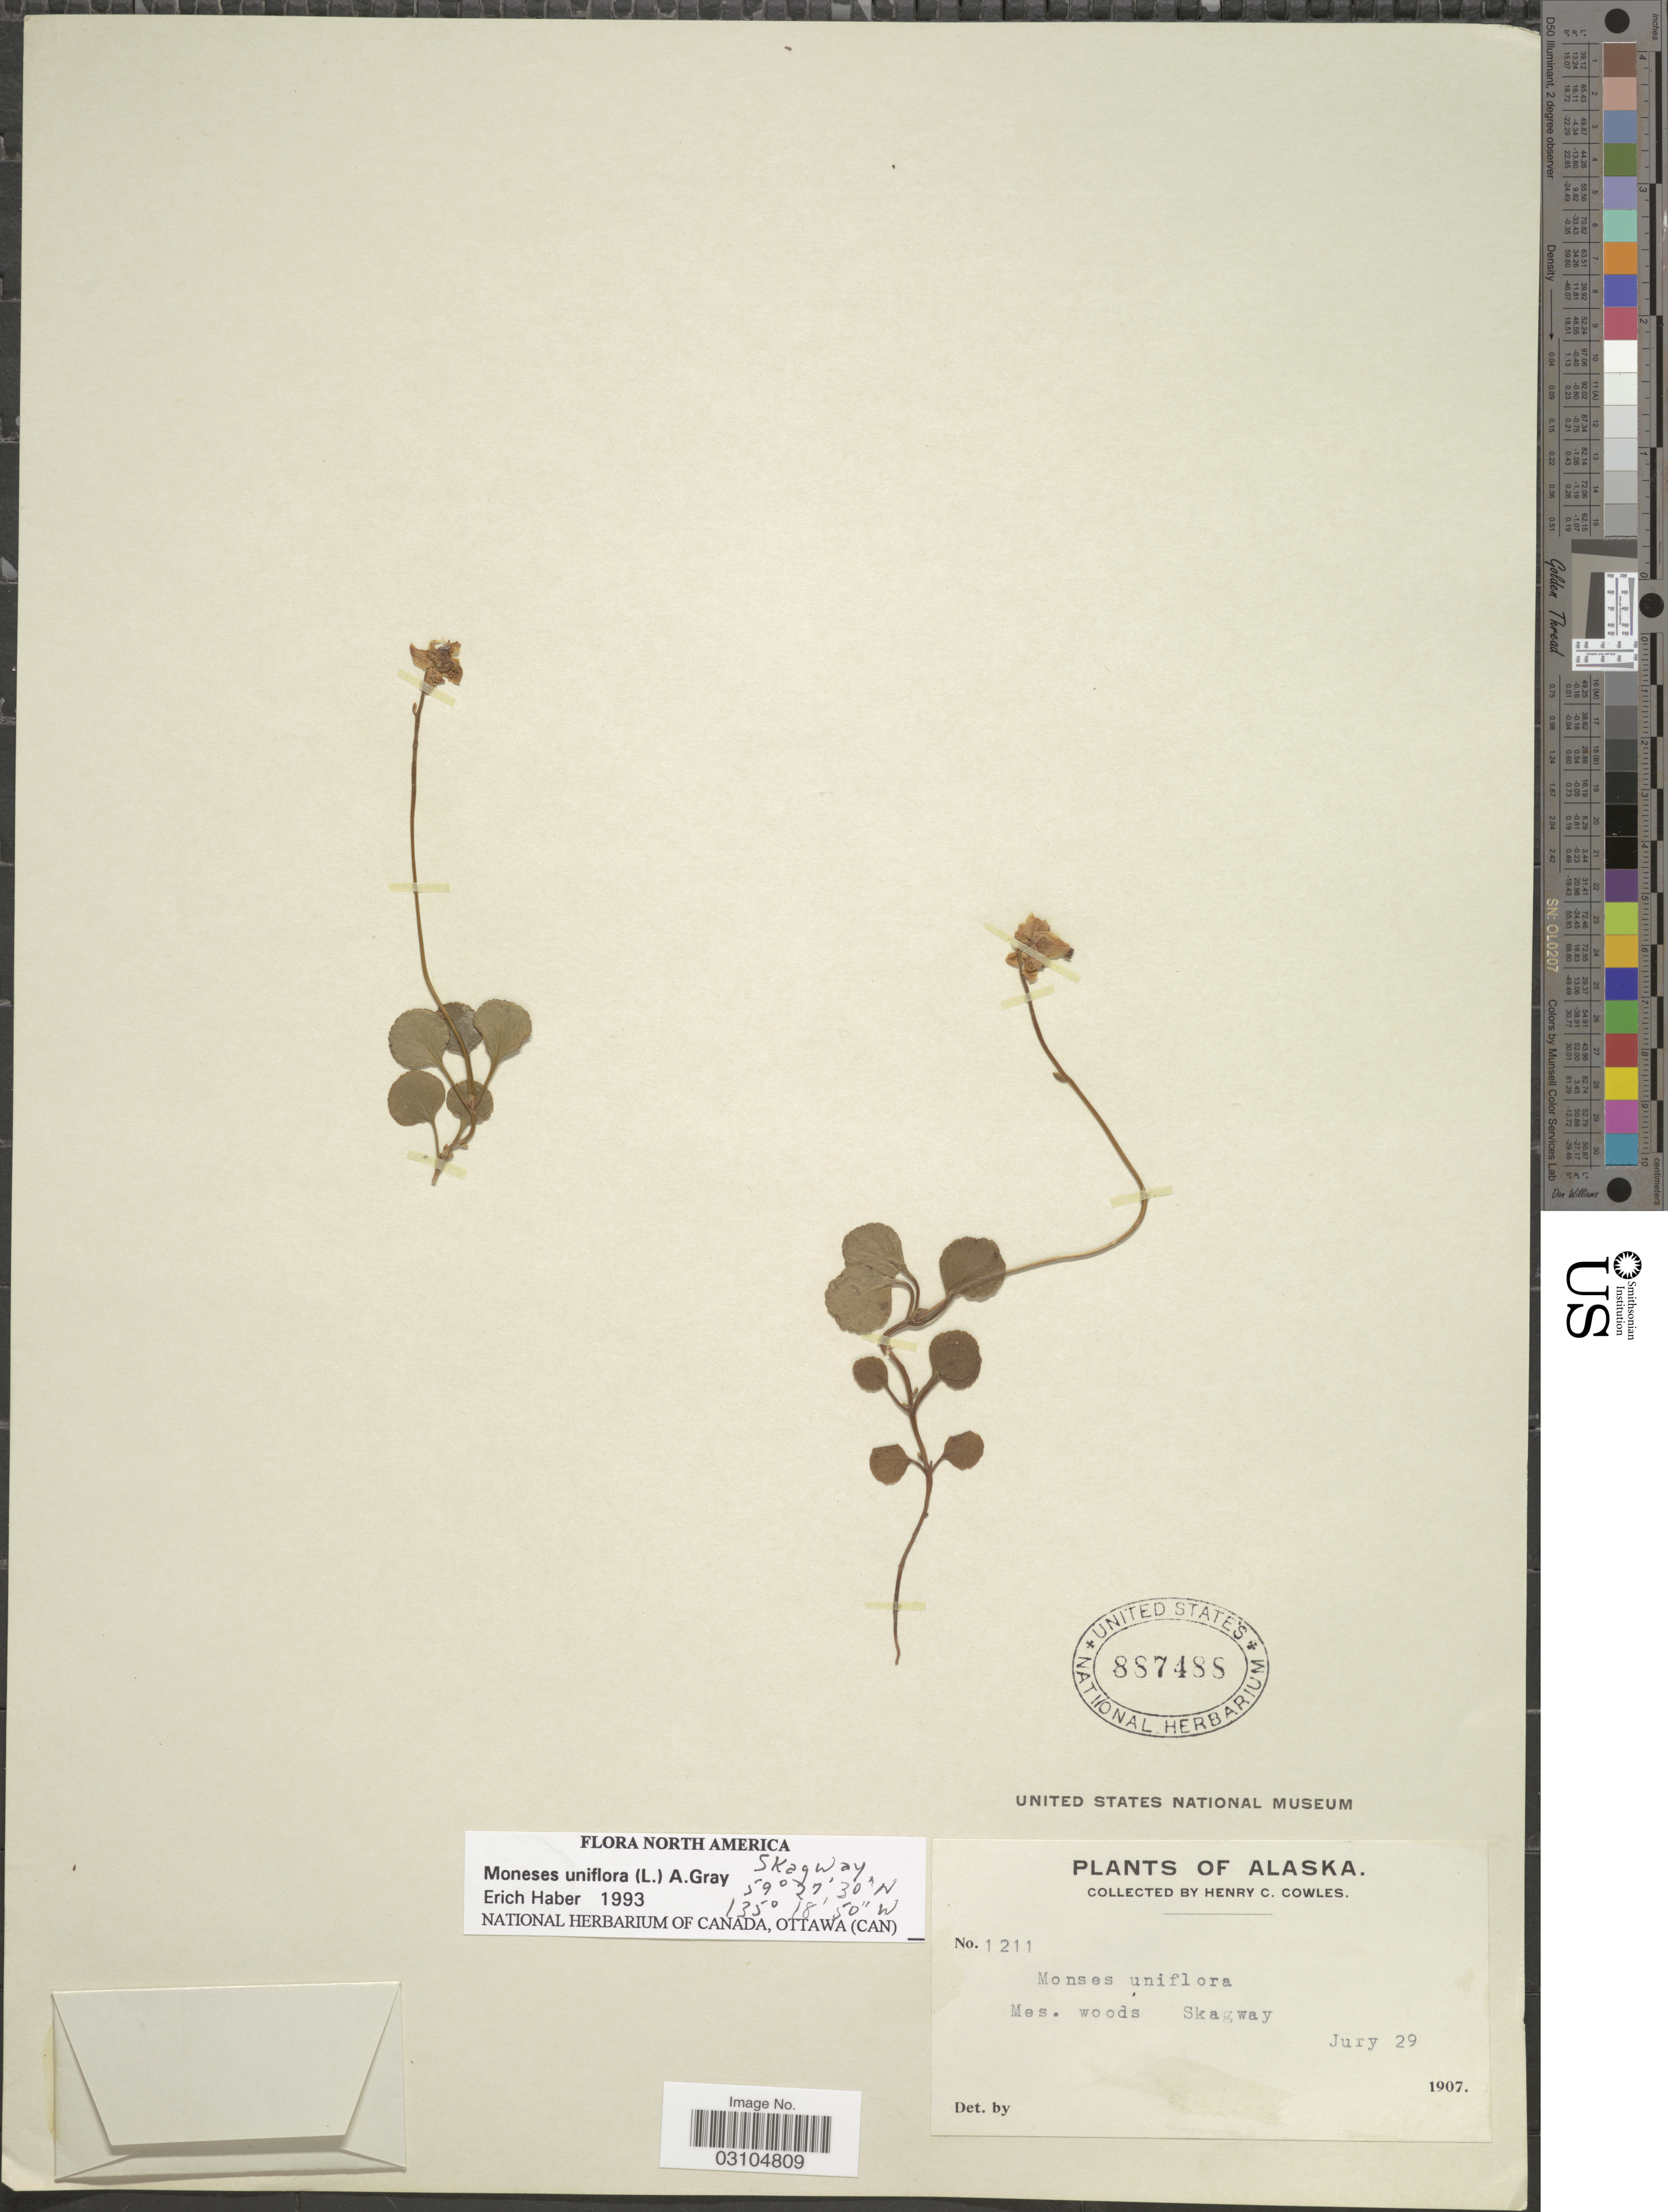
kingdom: Plantae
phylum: Tracheophyta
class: Magnoliopsida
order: Ericales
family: Ericaceae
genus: Moneses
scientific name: Moneses uniflora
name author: (L.) A. Gray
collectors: H. Cowles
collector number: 1211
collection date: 1907-06-29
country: United States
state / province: Alaska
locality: Skagway.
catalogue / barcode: US 887488